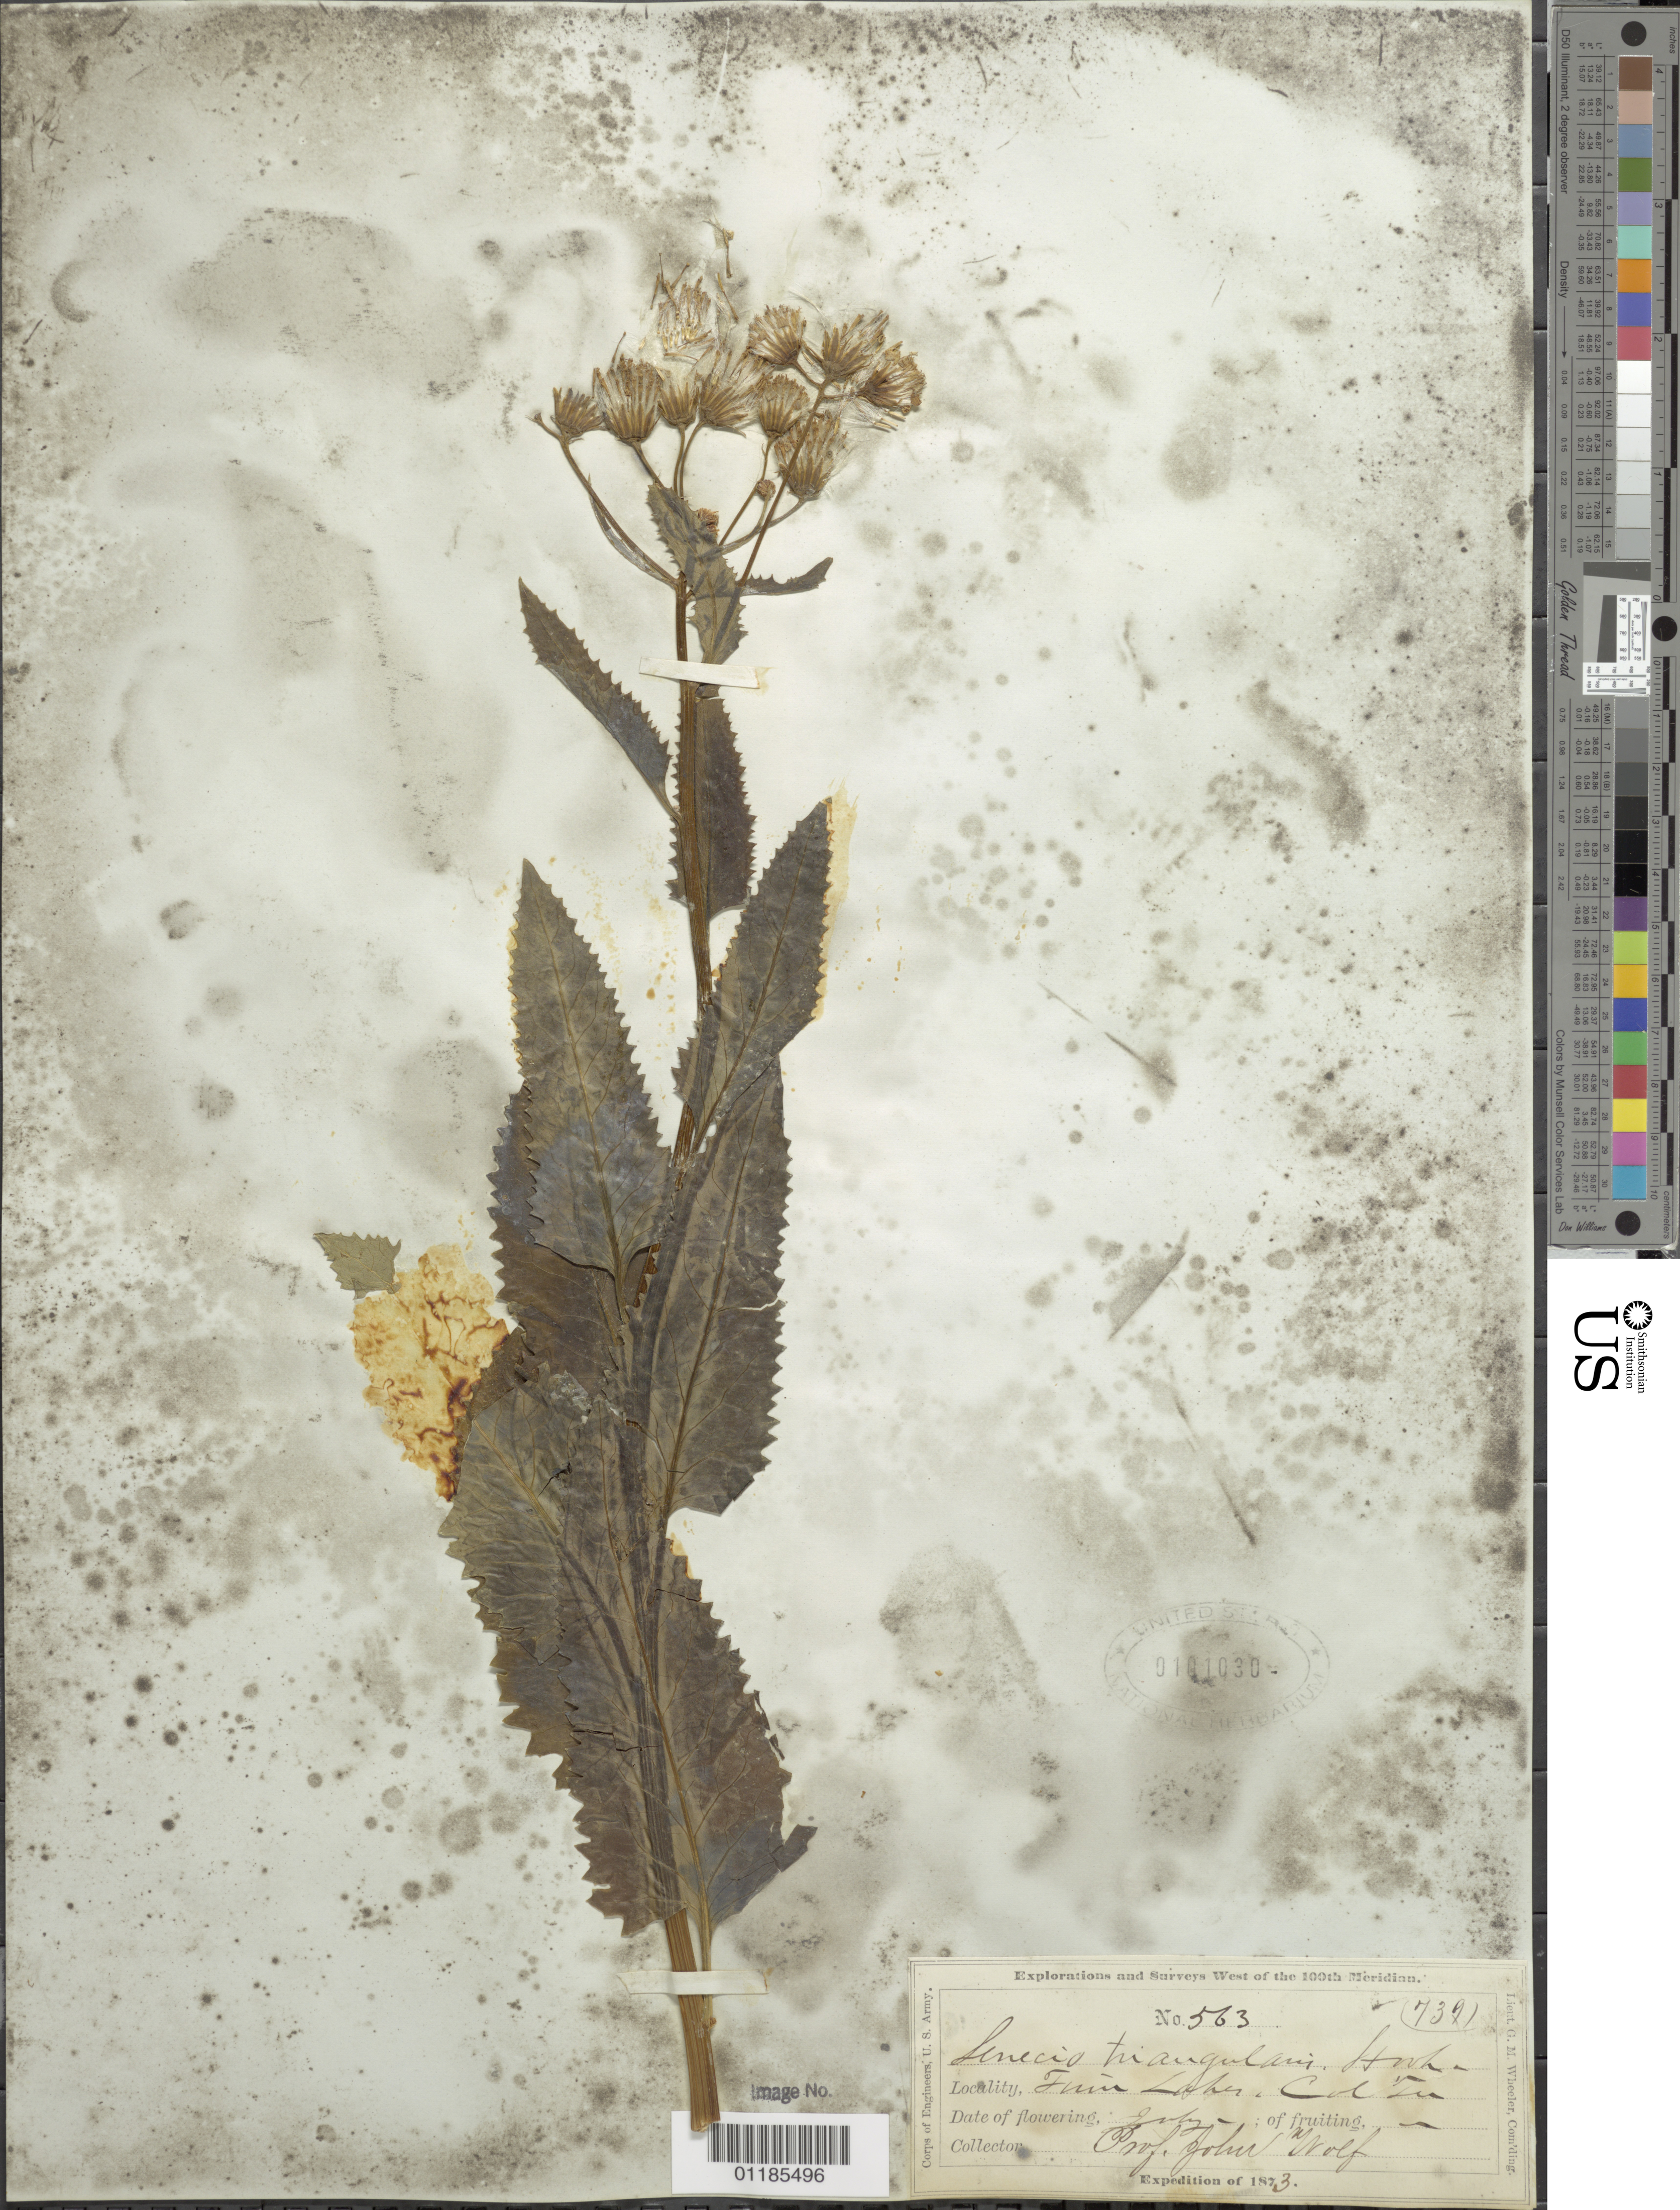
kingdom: Plantae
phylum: Tracheophyta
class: Magnoliopsida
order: Asterales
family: Asteraceae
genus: Senecio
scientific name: Senecio triangularis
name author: Hook.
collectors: J. Wolf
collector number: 563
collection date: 1873-07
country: United States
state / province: Colorado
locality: Twin Lakes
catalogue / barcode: US 101030